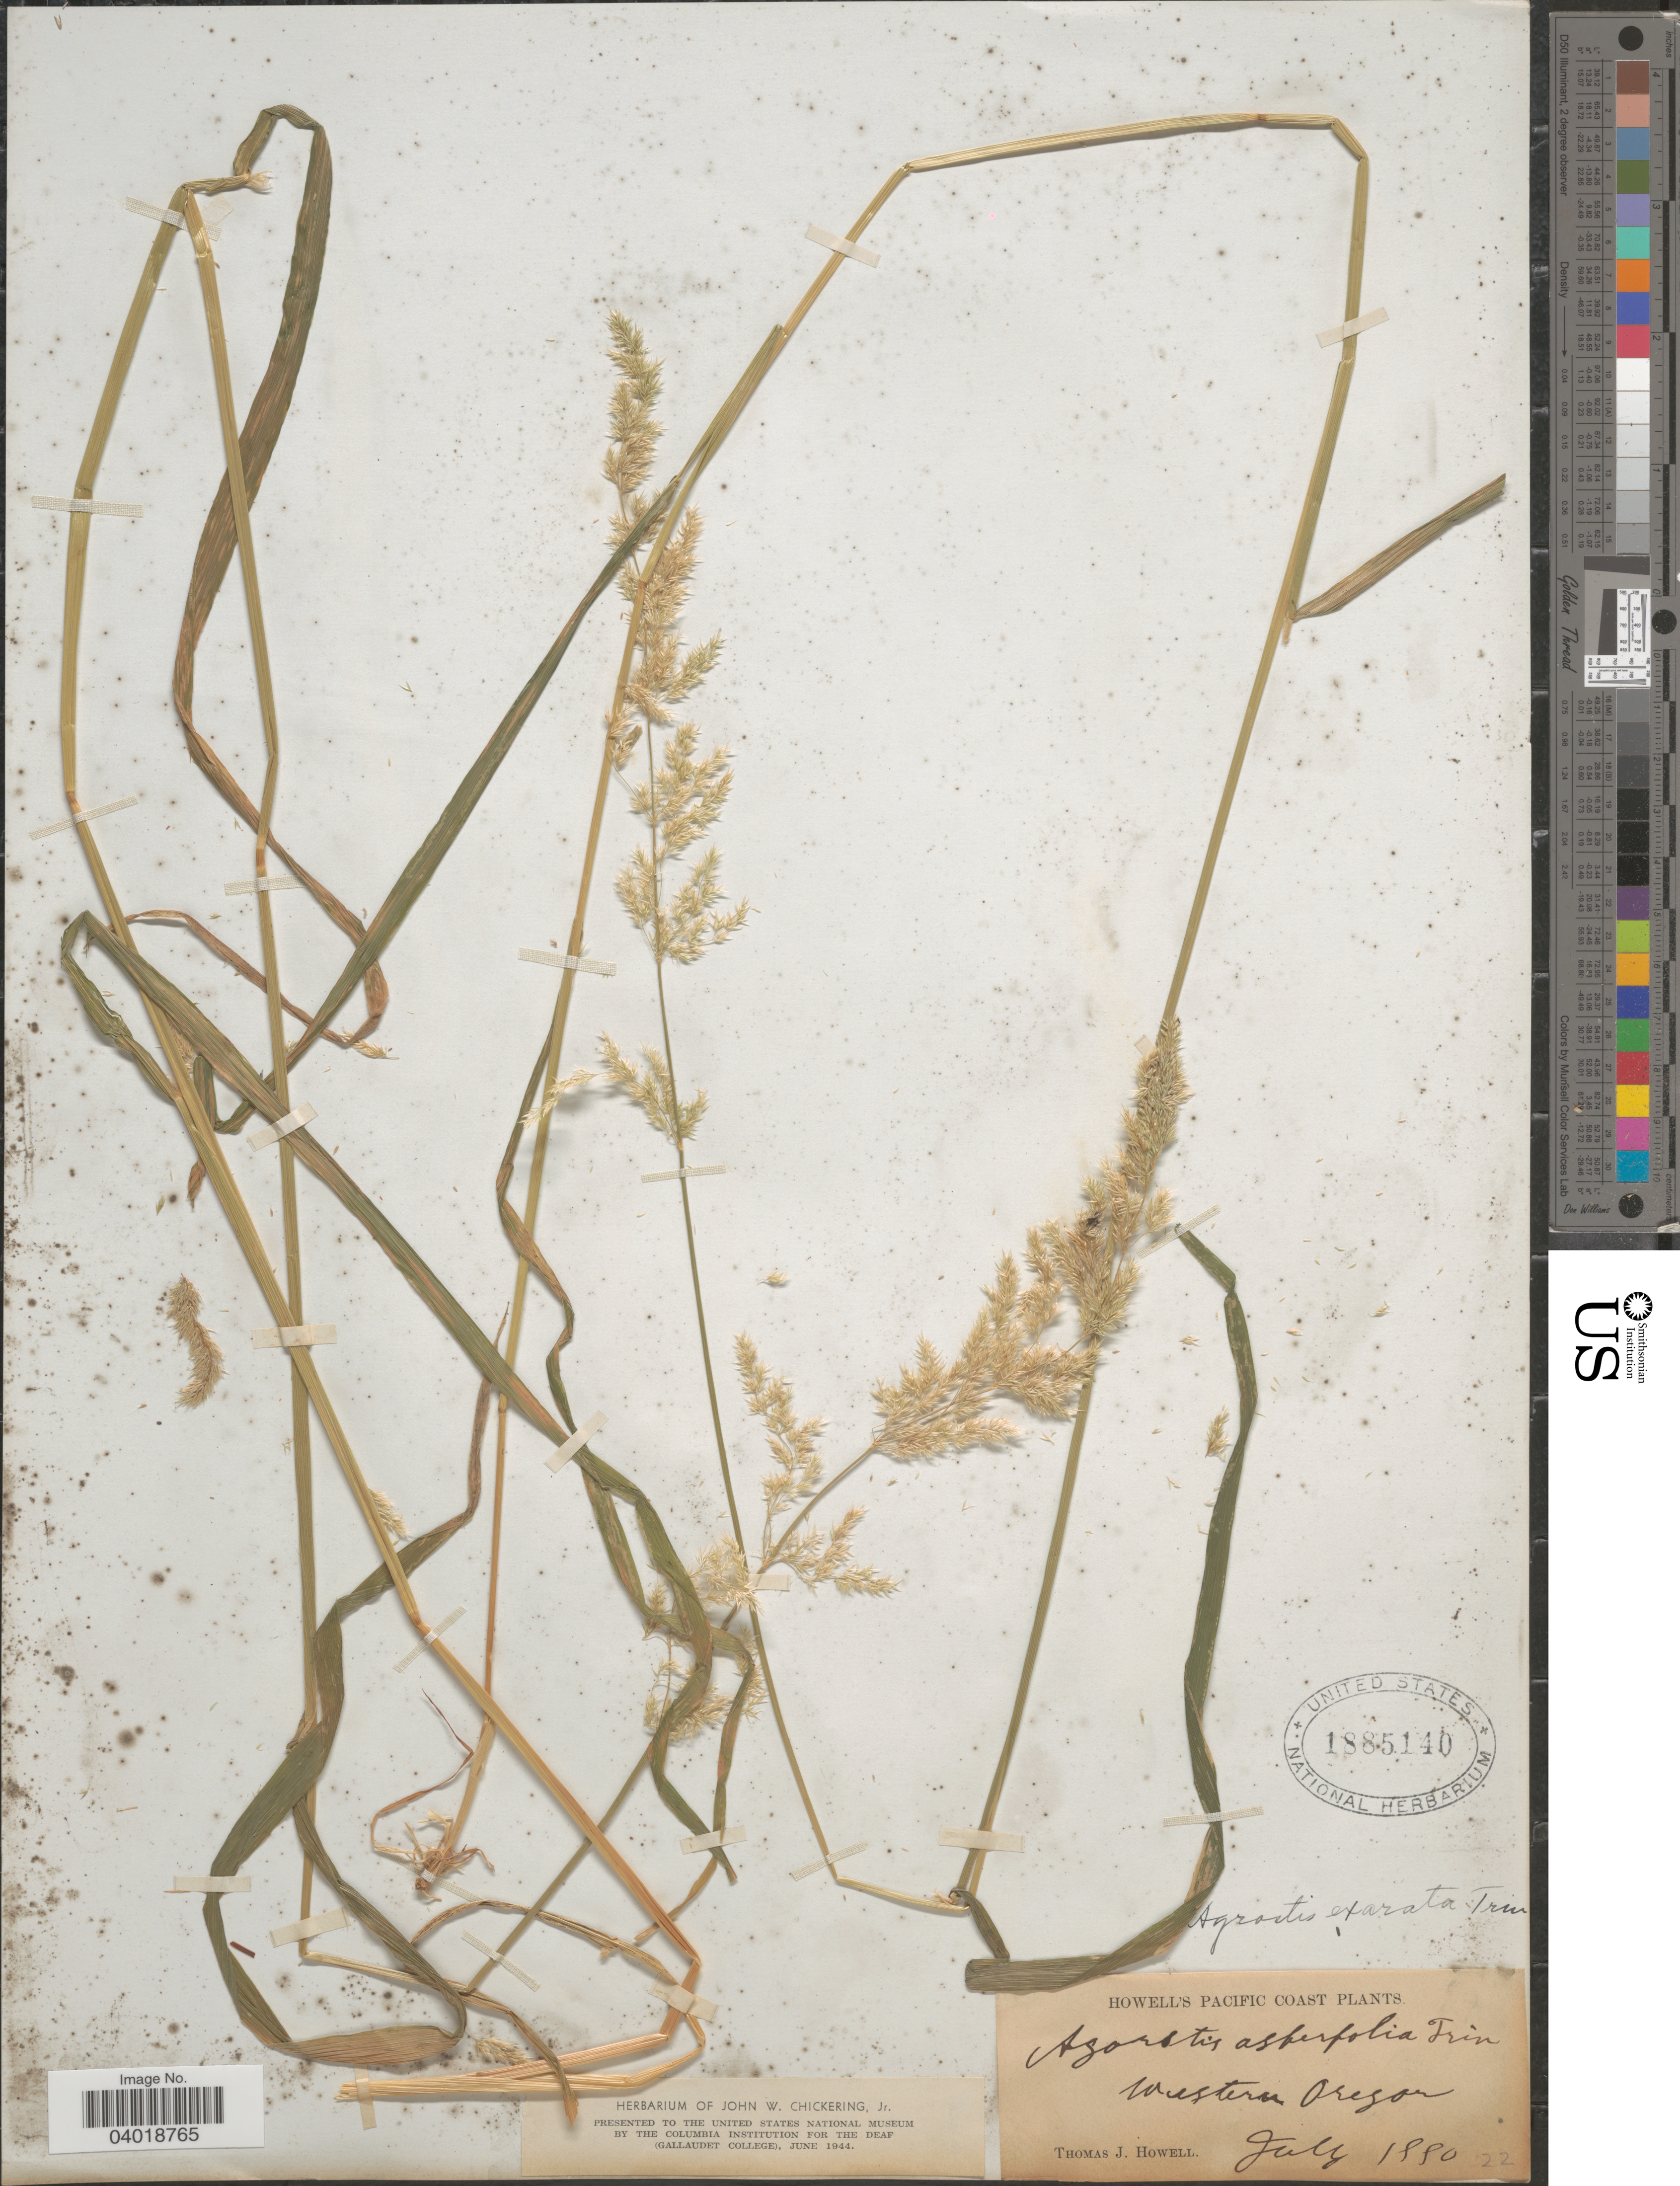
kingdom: Plantae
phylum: Tracheophyta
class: Liliopsida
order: Poales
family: Poaceae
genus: Agrostis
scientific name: Agrostis exarata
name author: Trin.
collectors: T. J. Howell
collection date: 1880-07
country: United States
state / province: Oregon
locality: Pacific Coast. Western Oregon.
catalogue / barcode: US 1885140